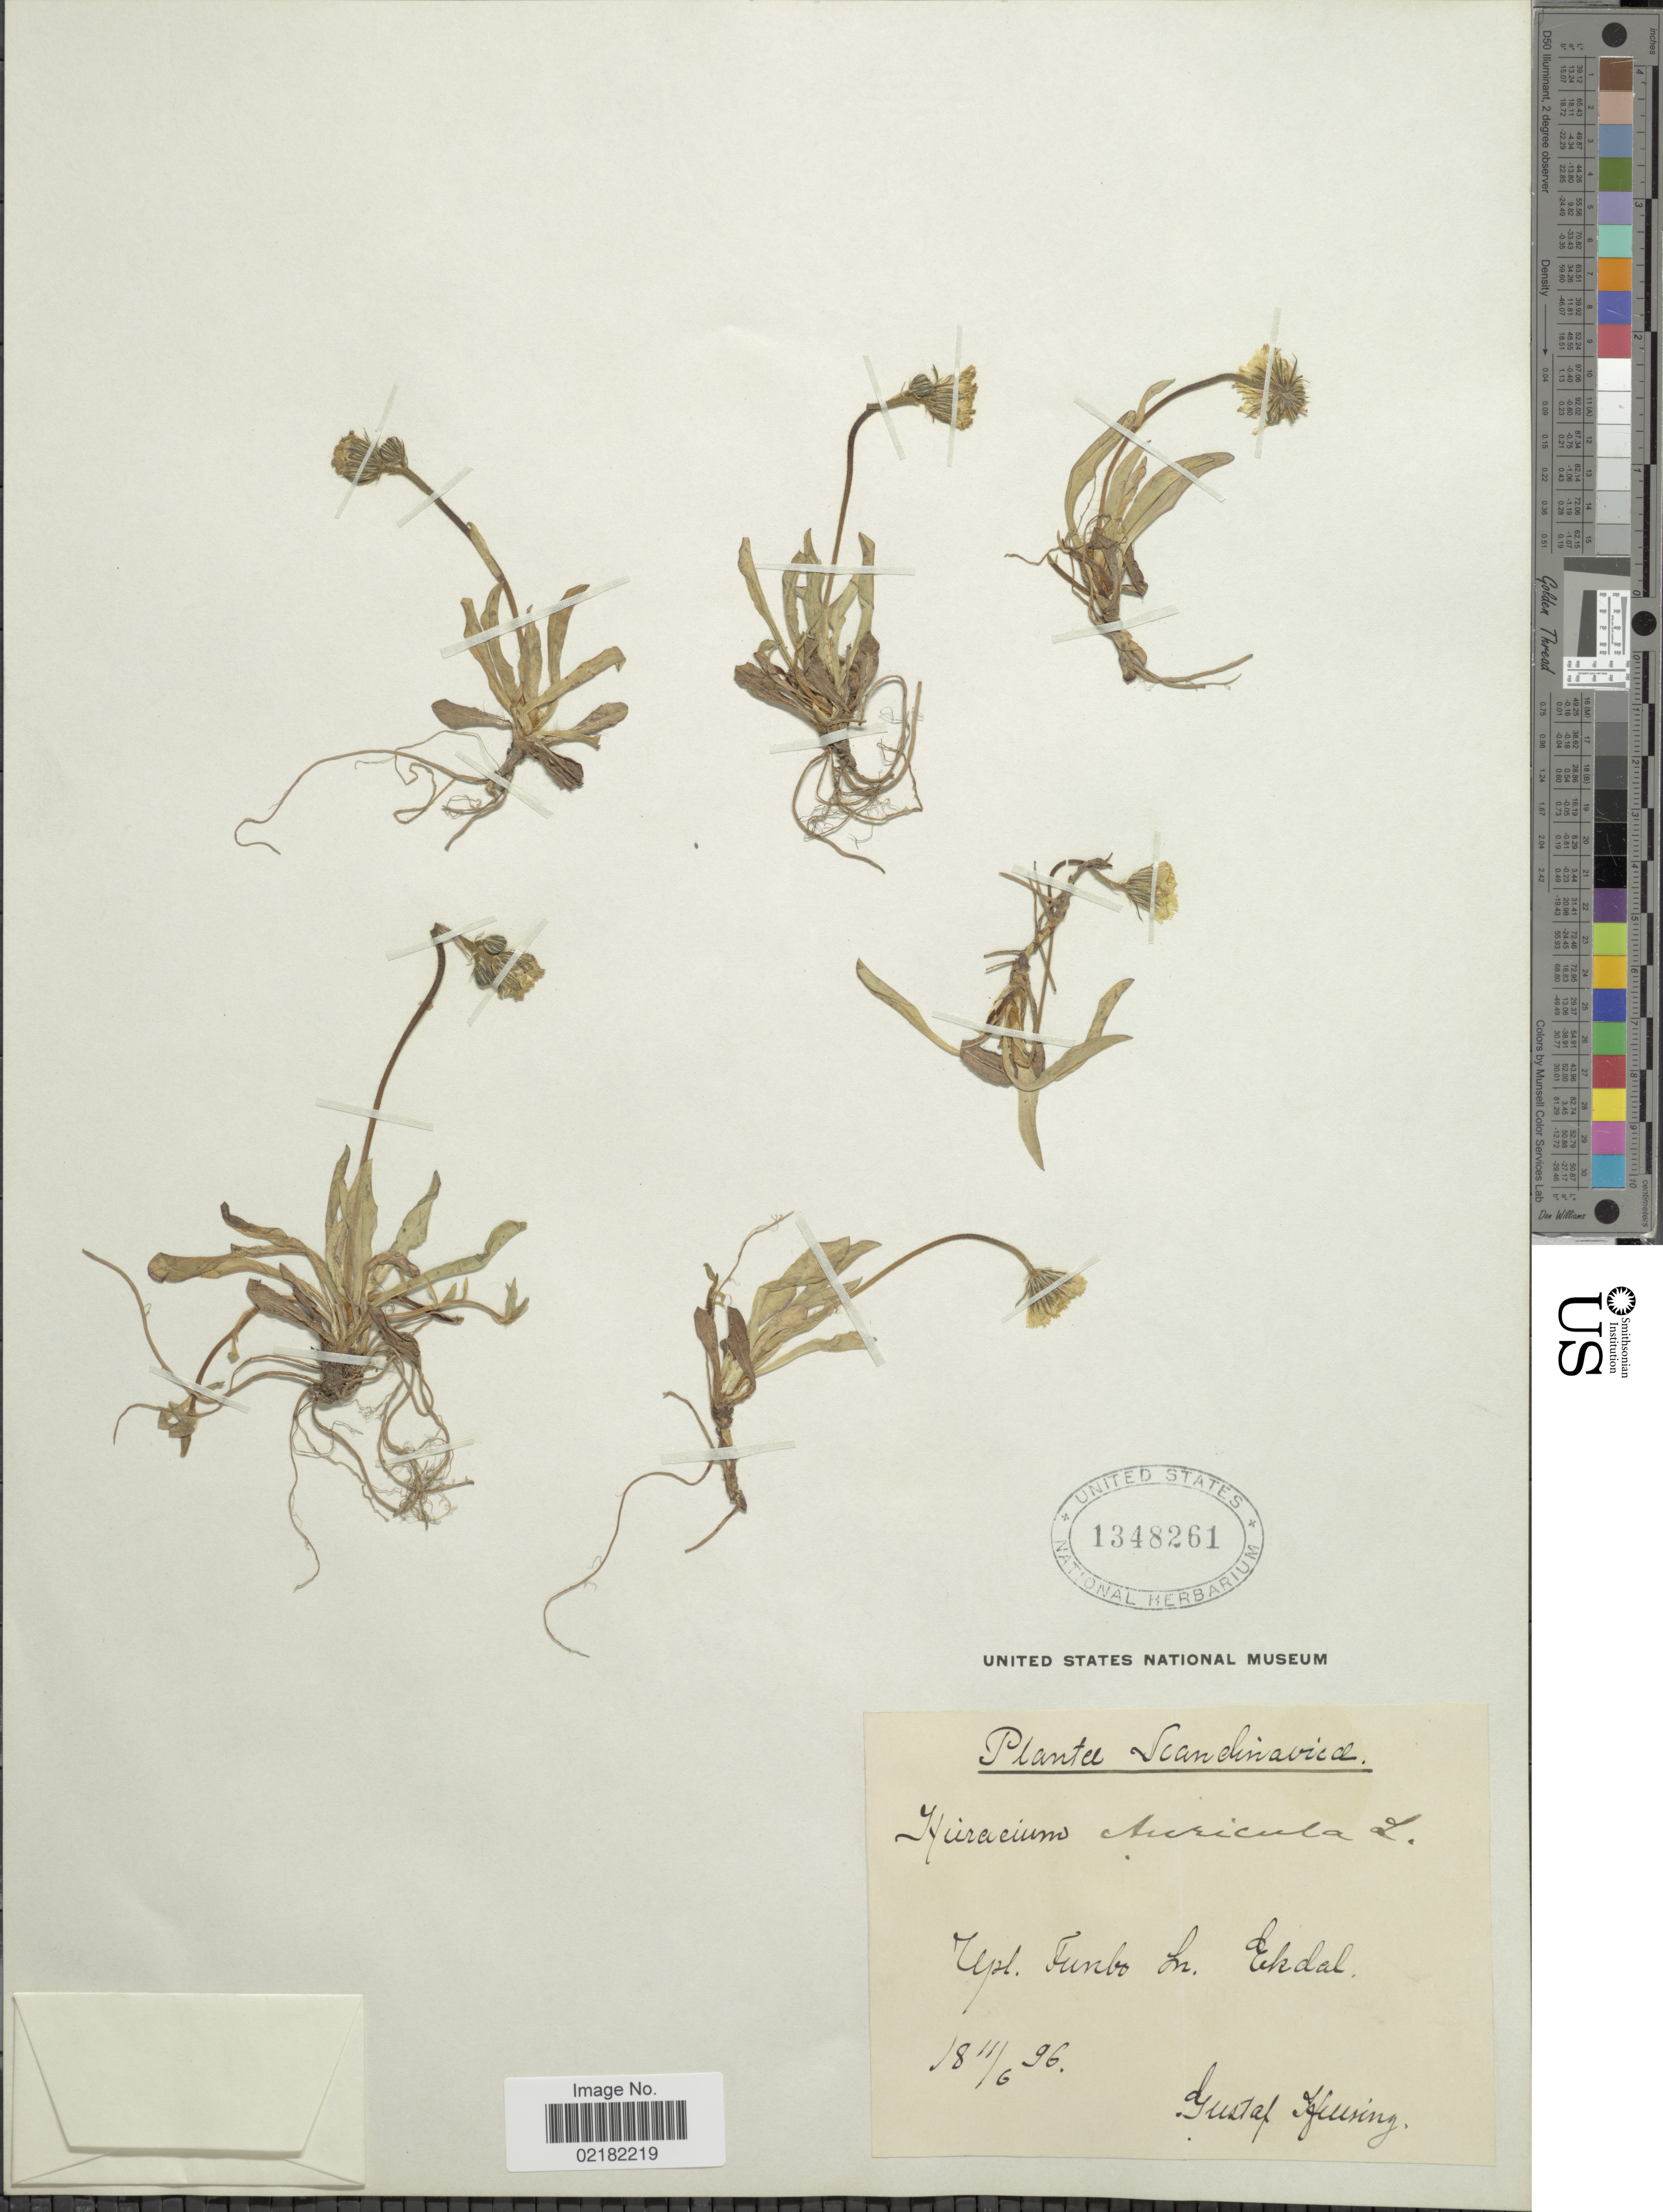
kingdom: Plantae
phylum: Tracheophyta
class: Magnoliopsida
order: Asterales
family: Asteraceae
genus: Pilosella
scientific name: Pilosella floribunda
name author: (Wimm. & Grab.) Fr. a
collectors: G. Hellsing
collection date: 1896-06-11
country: Norway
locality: Scandinavicae, Upl. Turbo In. Eikdal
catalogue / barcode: US 1348261